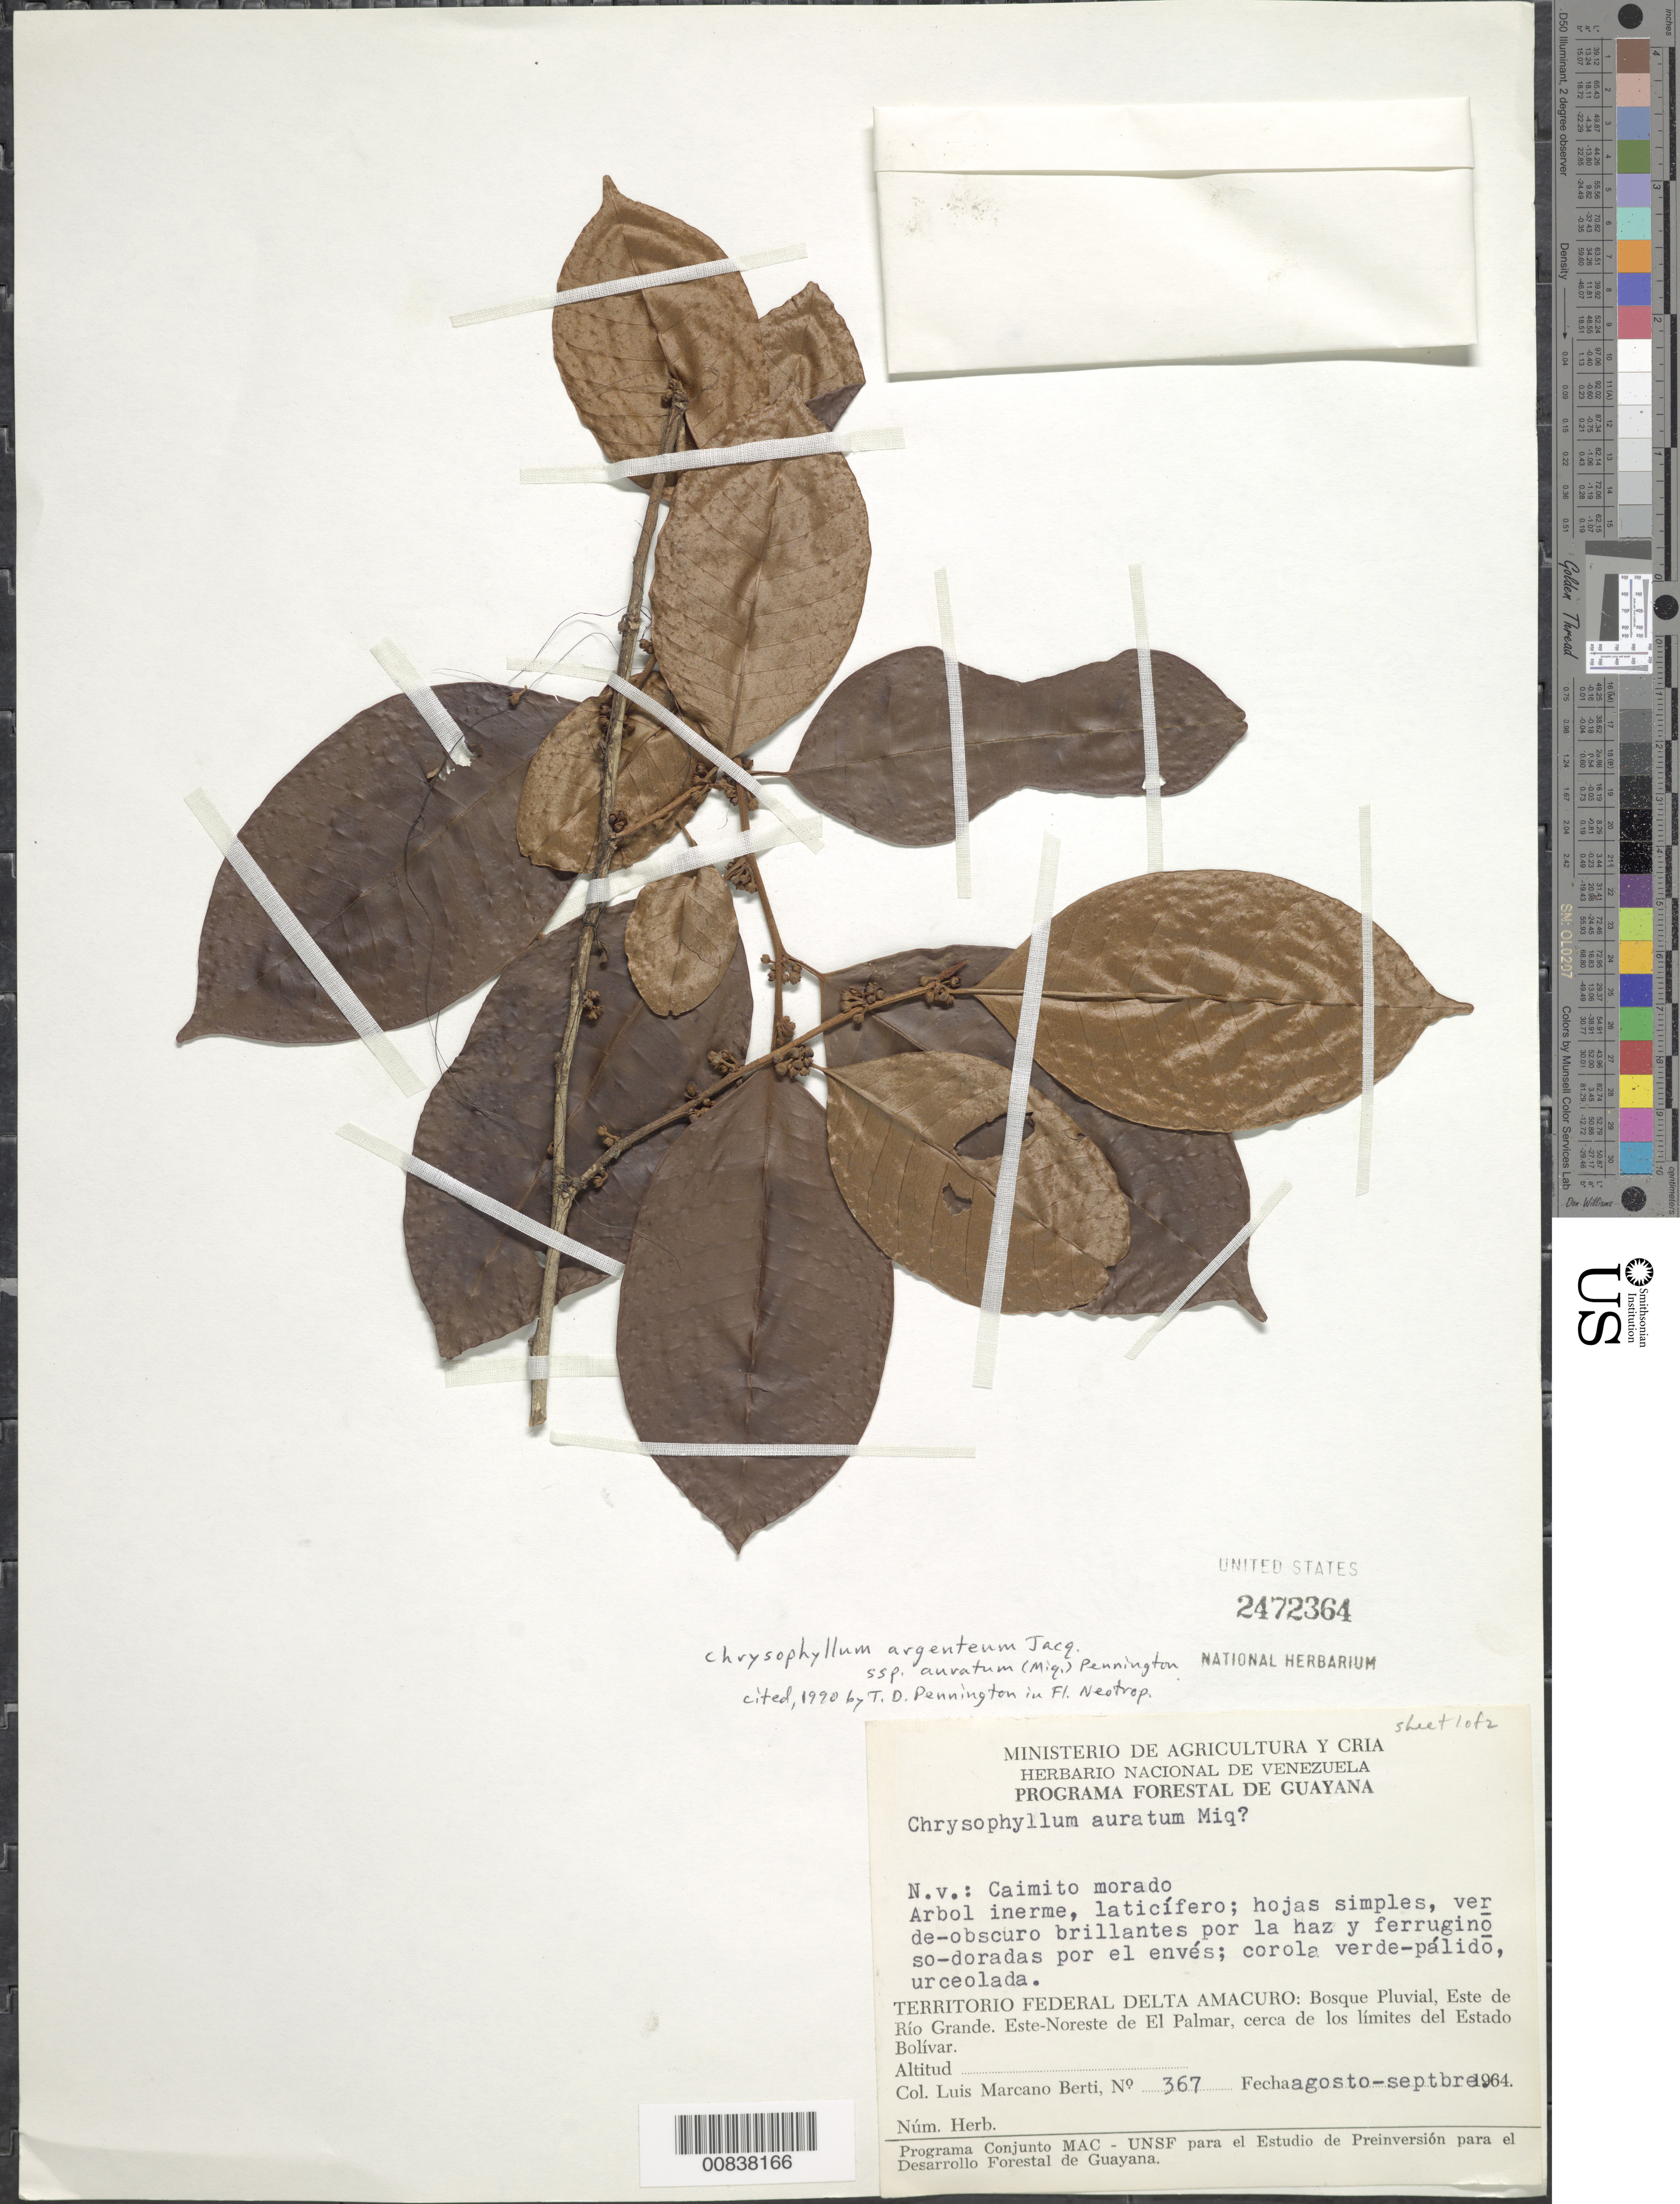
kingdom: Plantae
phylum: Tracheophyta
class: Magnoliopsida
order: Ericales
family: Sapotaceae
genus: Chrysophyllum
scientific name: Chrysophyllum argenteum subsp. auratum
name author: (Miq.) T.D. Penn.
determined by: Pennington, T. D., (K)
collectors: L. Marcano-Berti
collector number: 367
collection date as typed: Aug-64 to Sep-64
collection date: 1964-08/1964-09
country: Venezuela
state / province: Delta Amacuro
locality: Este de Río Grande, ENE de El Palmar, cerca de los limites del Estado Bolívar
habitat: Bosque pluvial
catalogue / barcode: US 2472364